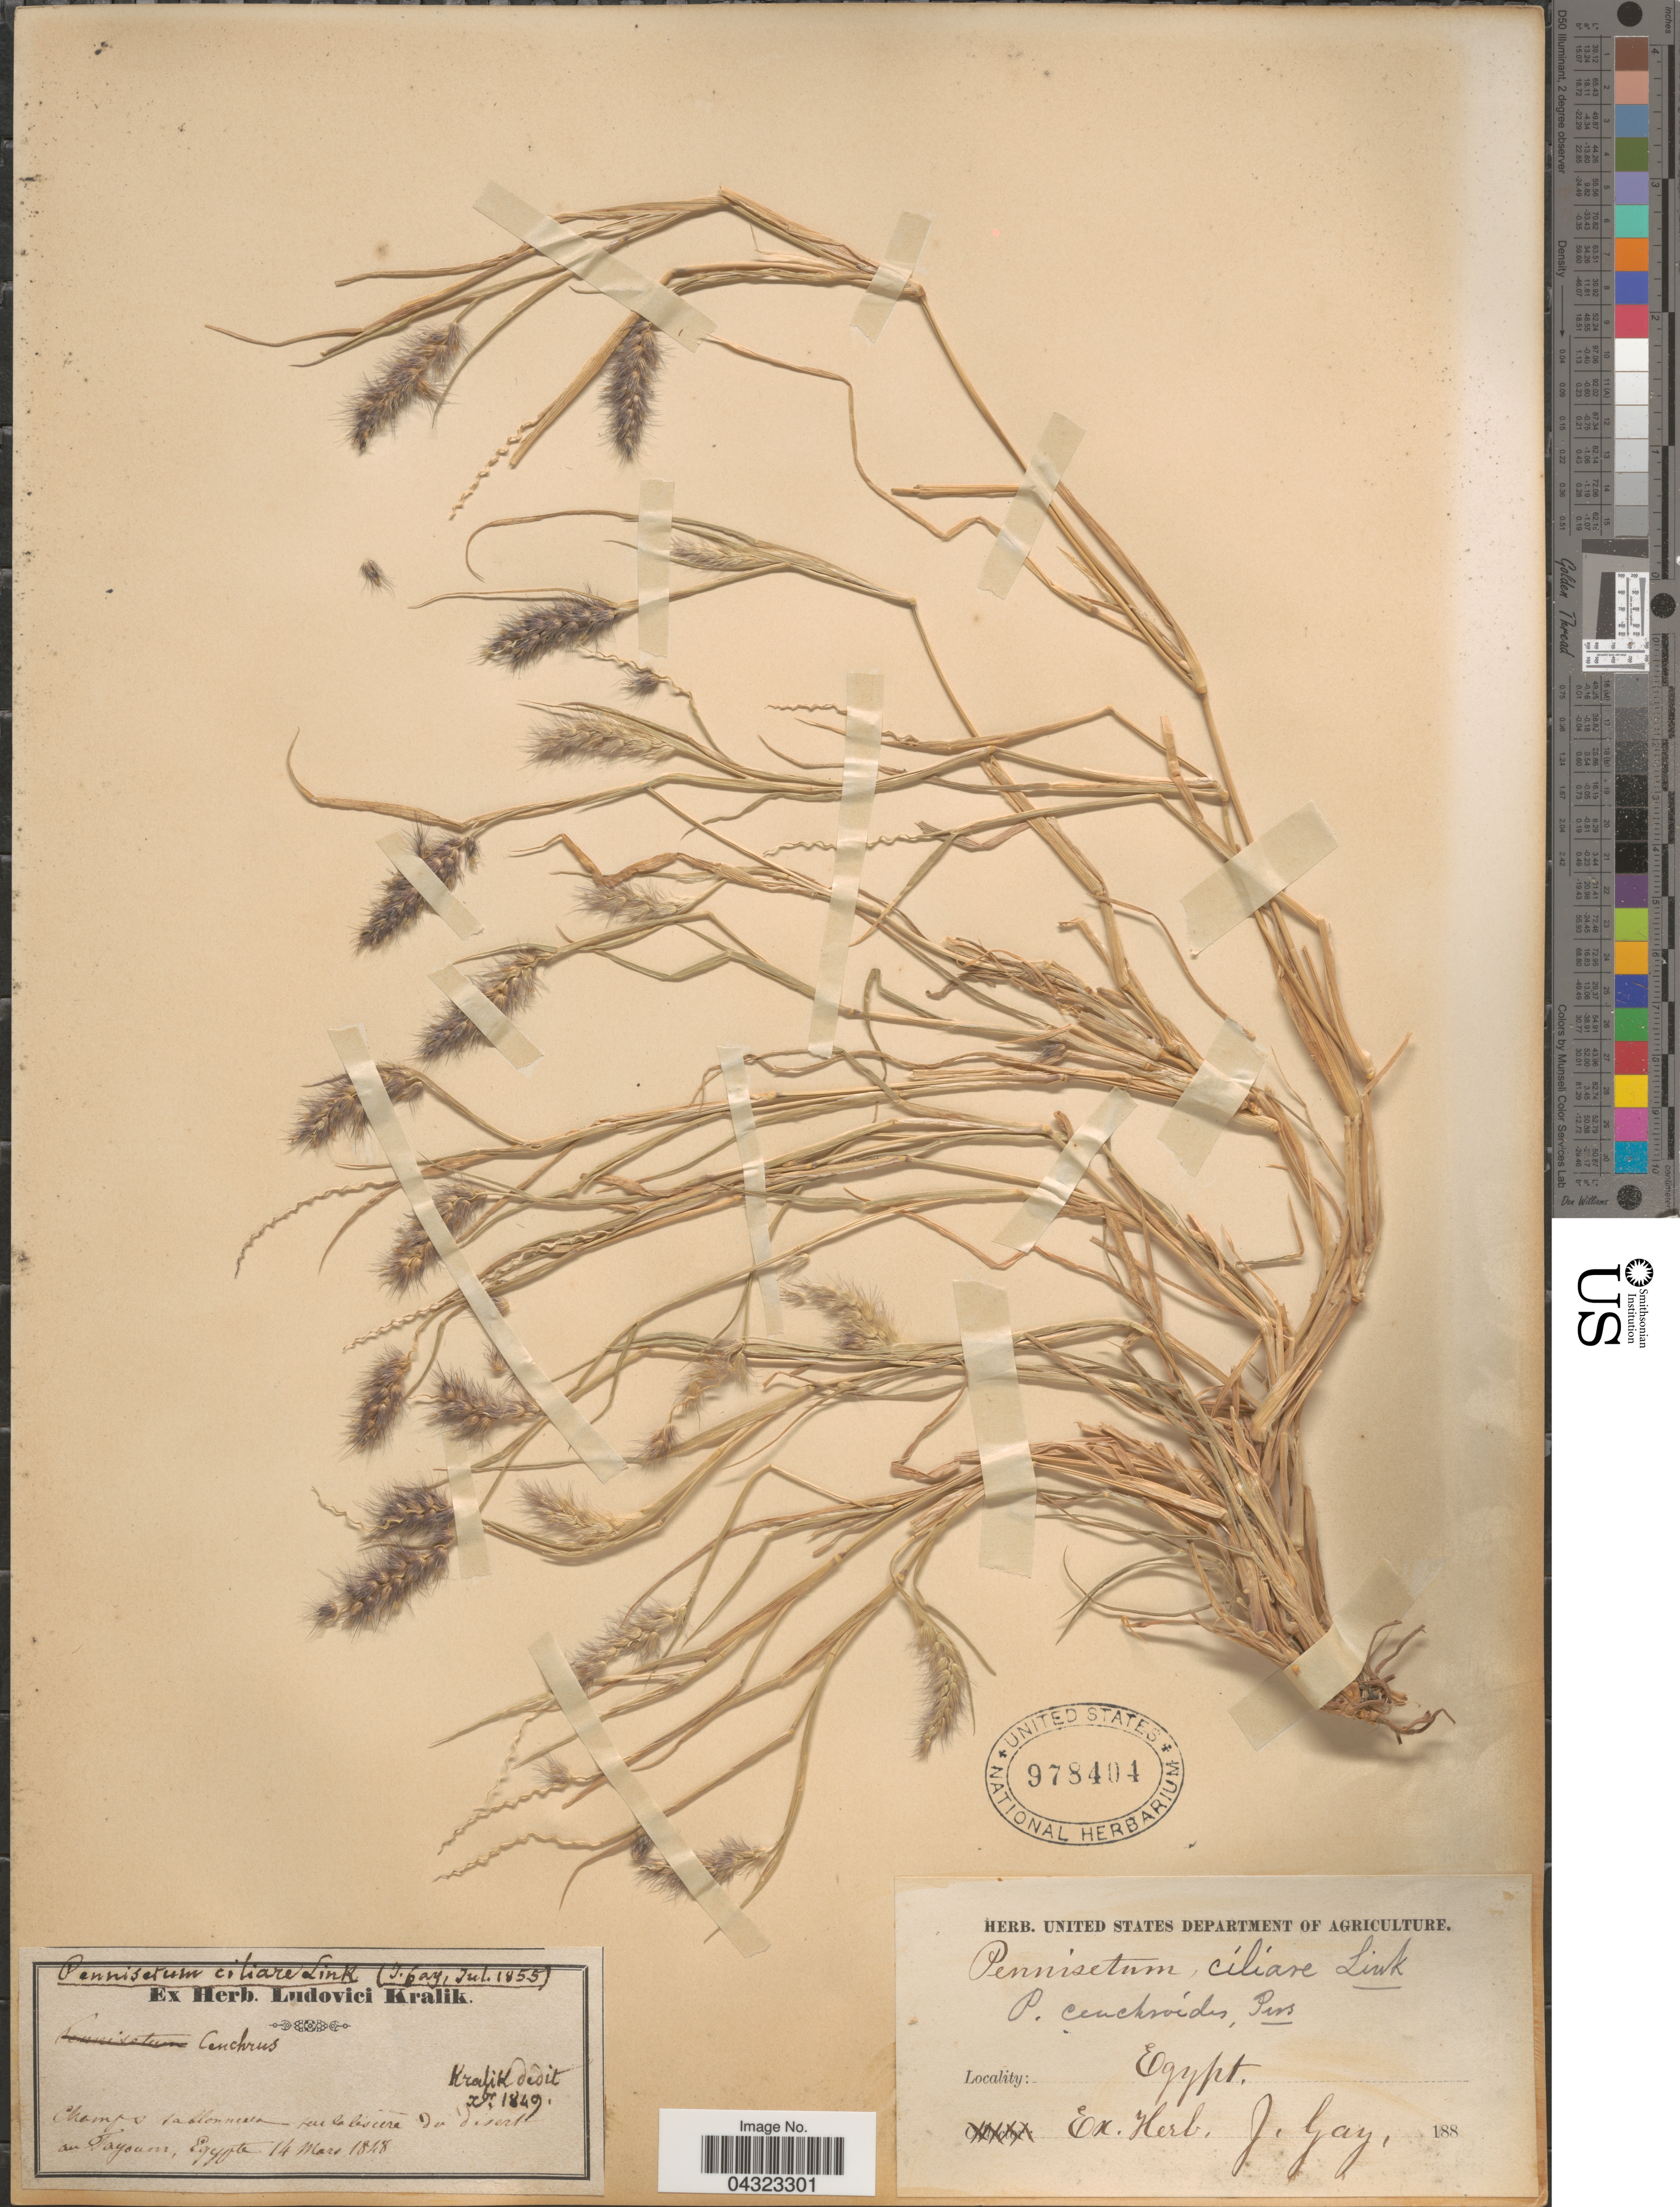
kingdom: Plantae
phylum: Tracheophyta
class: Liliopsida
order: Poales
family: Poaceae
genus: Cenchrus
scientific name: Cenchrus ciliaris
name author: L.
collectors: ex herb. L. Kralik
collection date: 1848-03-14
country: Egypt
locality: Fayoum.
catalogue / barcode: US 978404